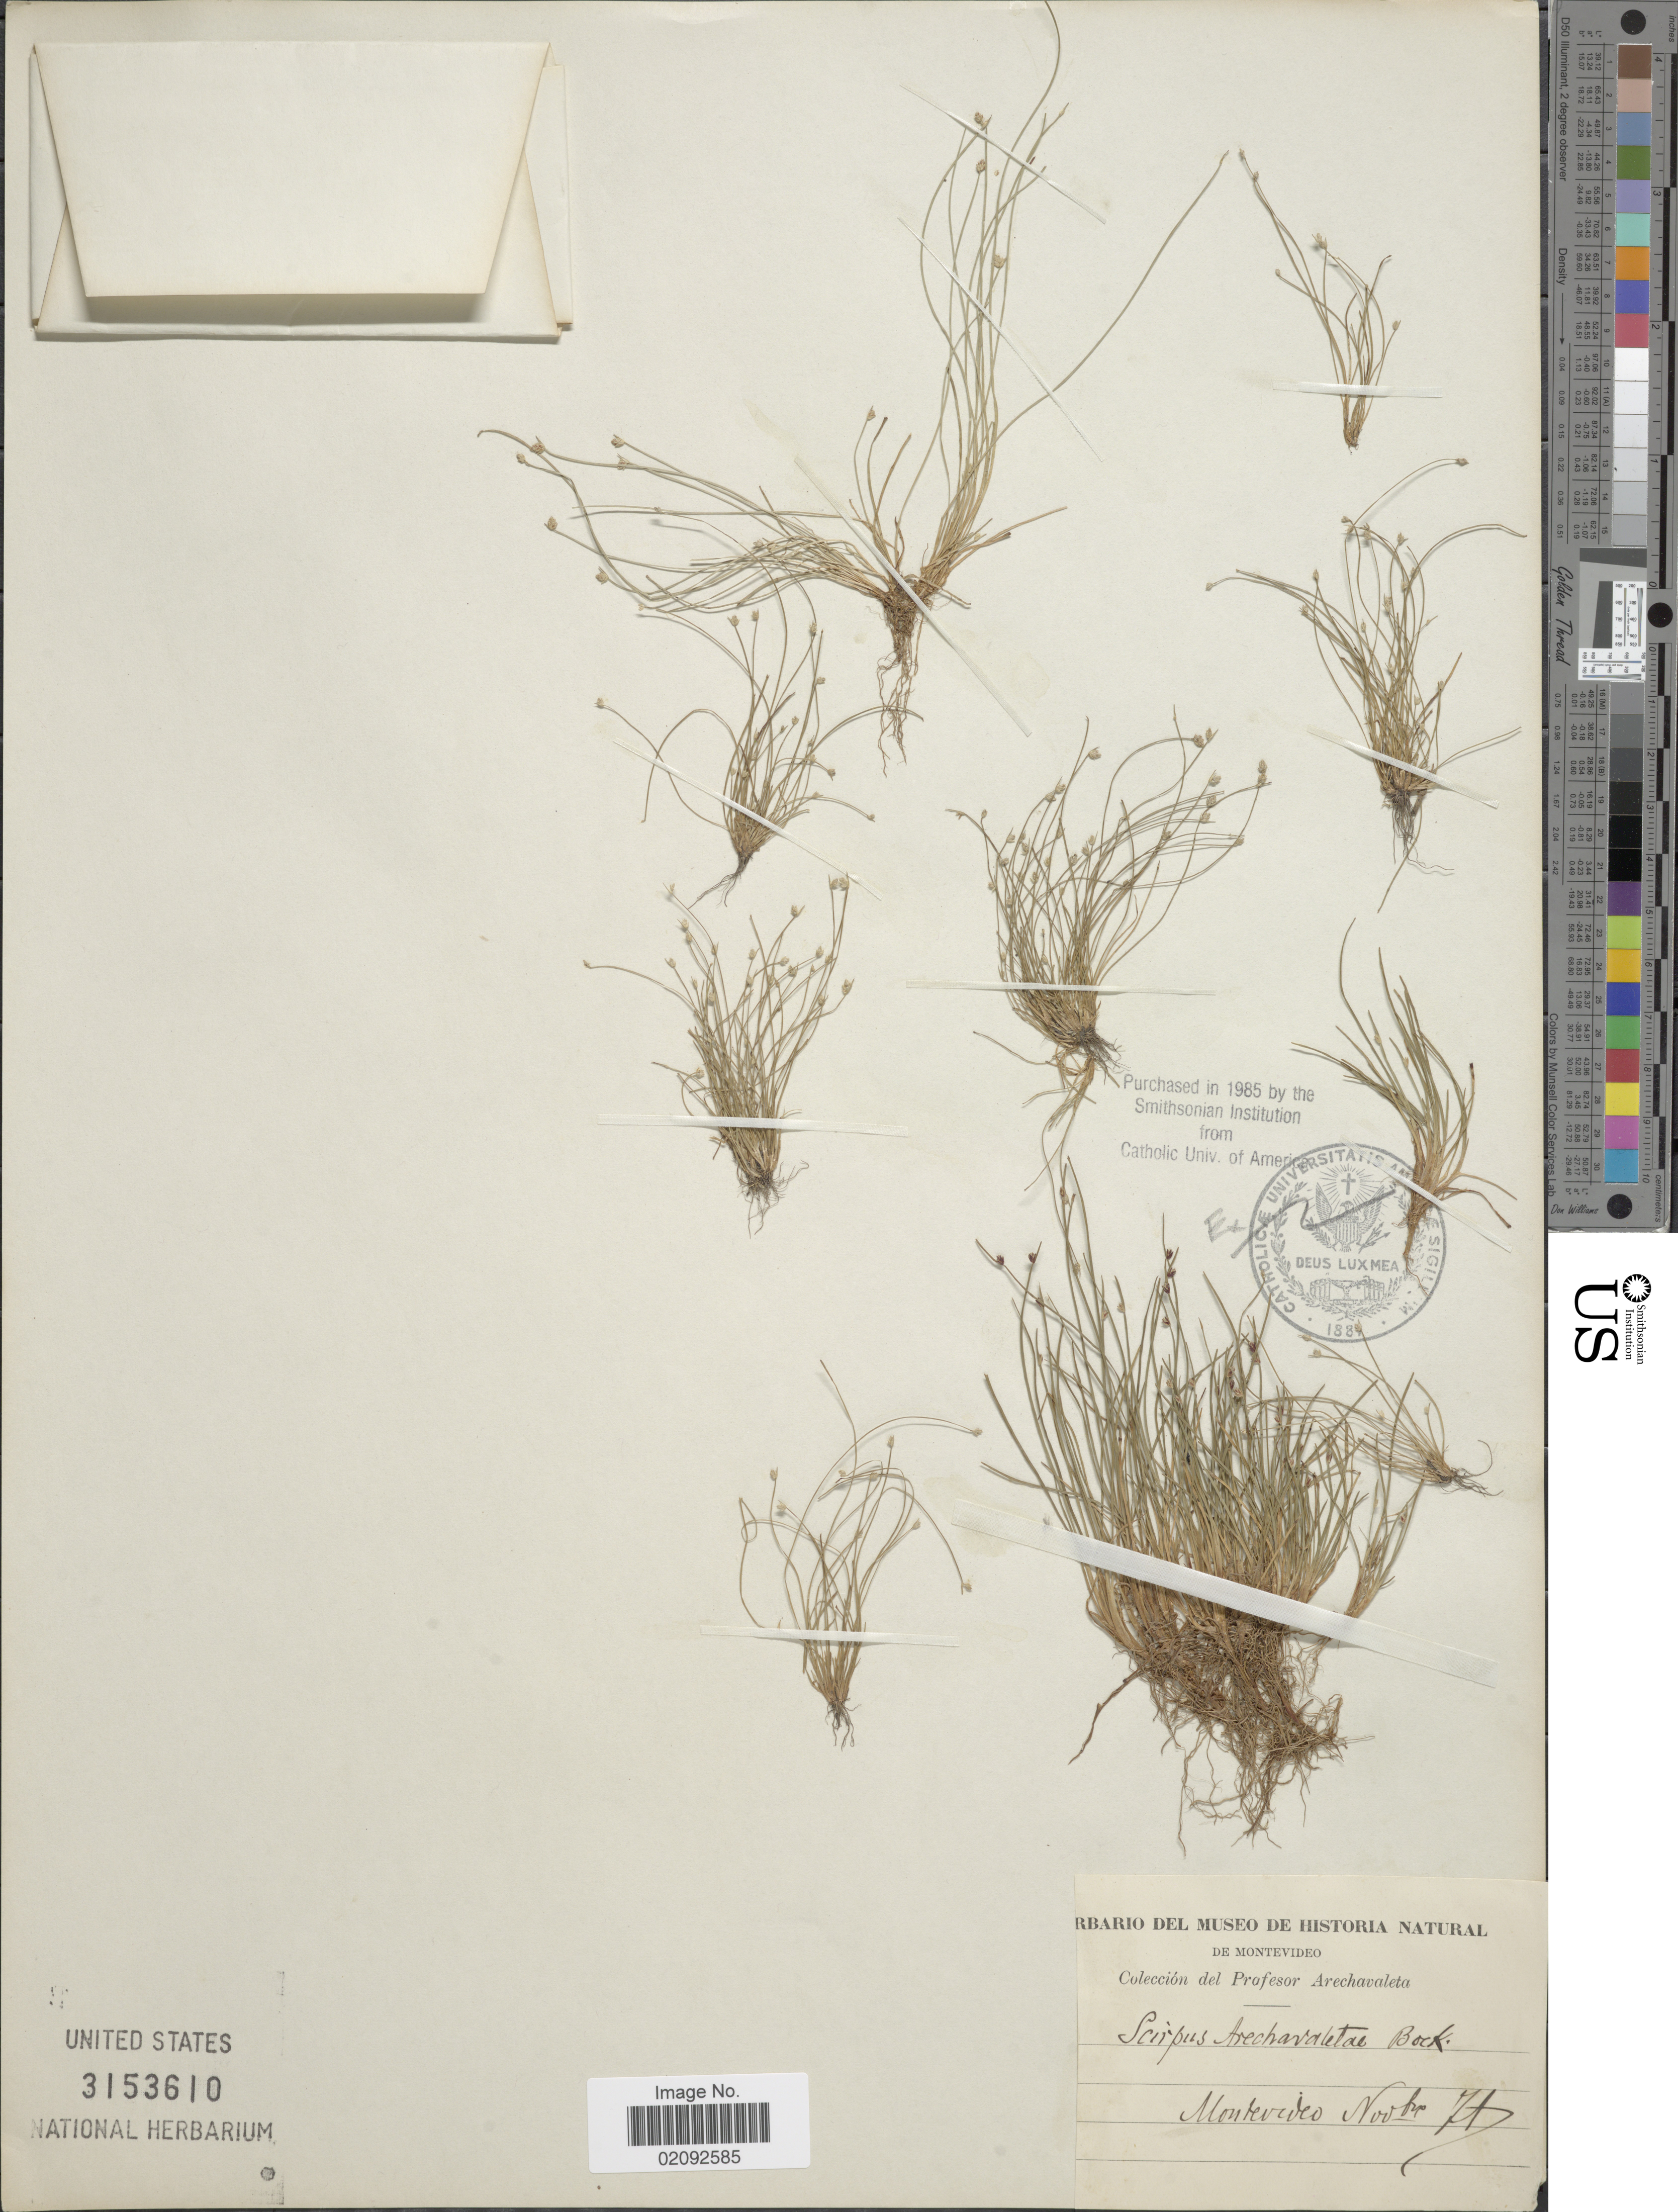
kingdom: Plantae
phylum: Tracheophyta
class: Liliopsida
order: Poales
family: Cyperaceae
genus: Isolepis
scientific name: Isolepis cernua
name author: (Vahl) Roem. & Schult.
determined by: Strong, Mark T., (BOT), Smithsonian Institution - National Museum of Natural History (UNITED STATES)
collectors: J. Arechavaleta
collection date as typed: Transcribed d/m/y: /11/71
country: Uruguay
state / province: Montevideo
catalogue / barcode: US 3153610